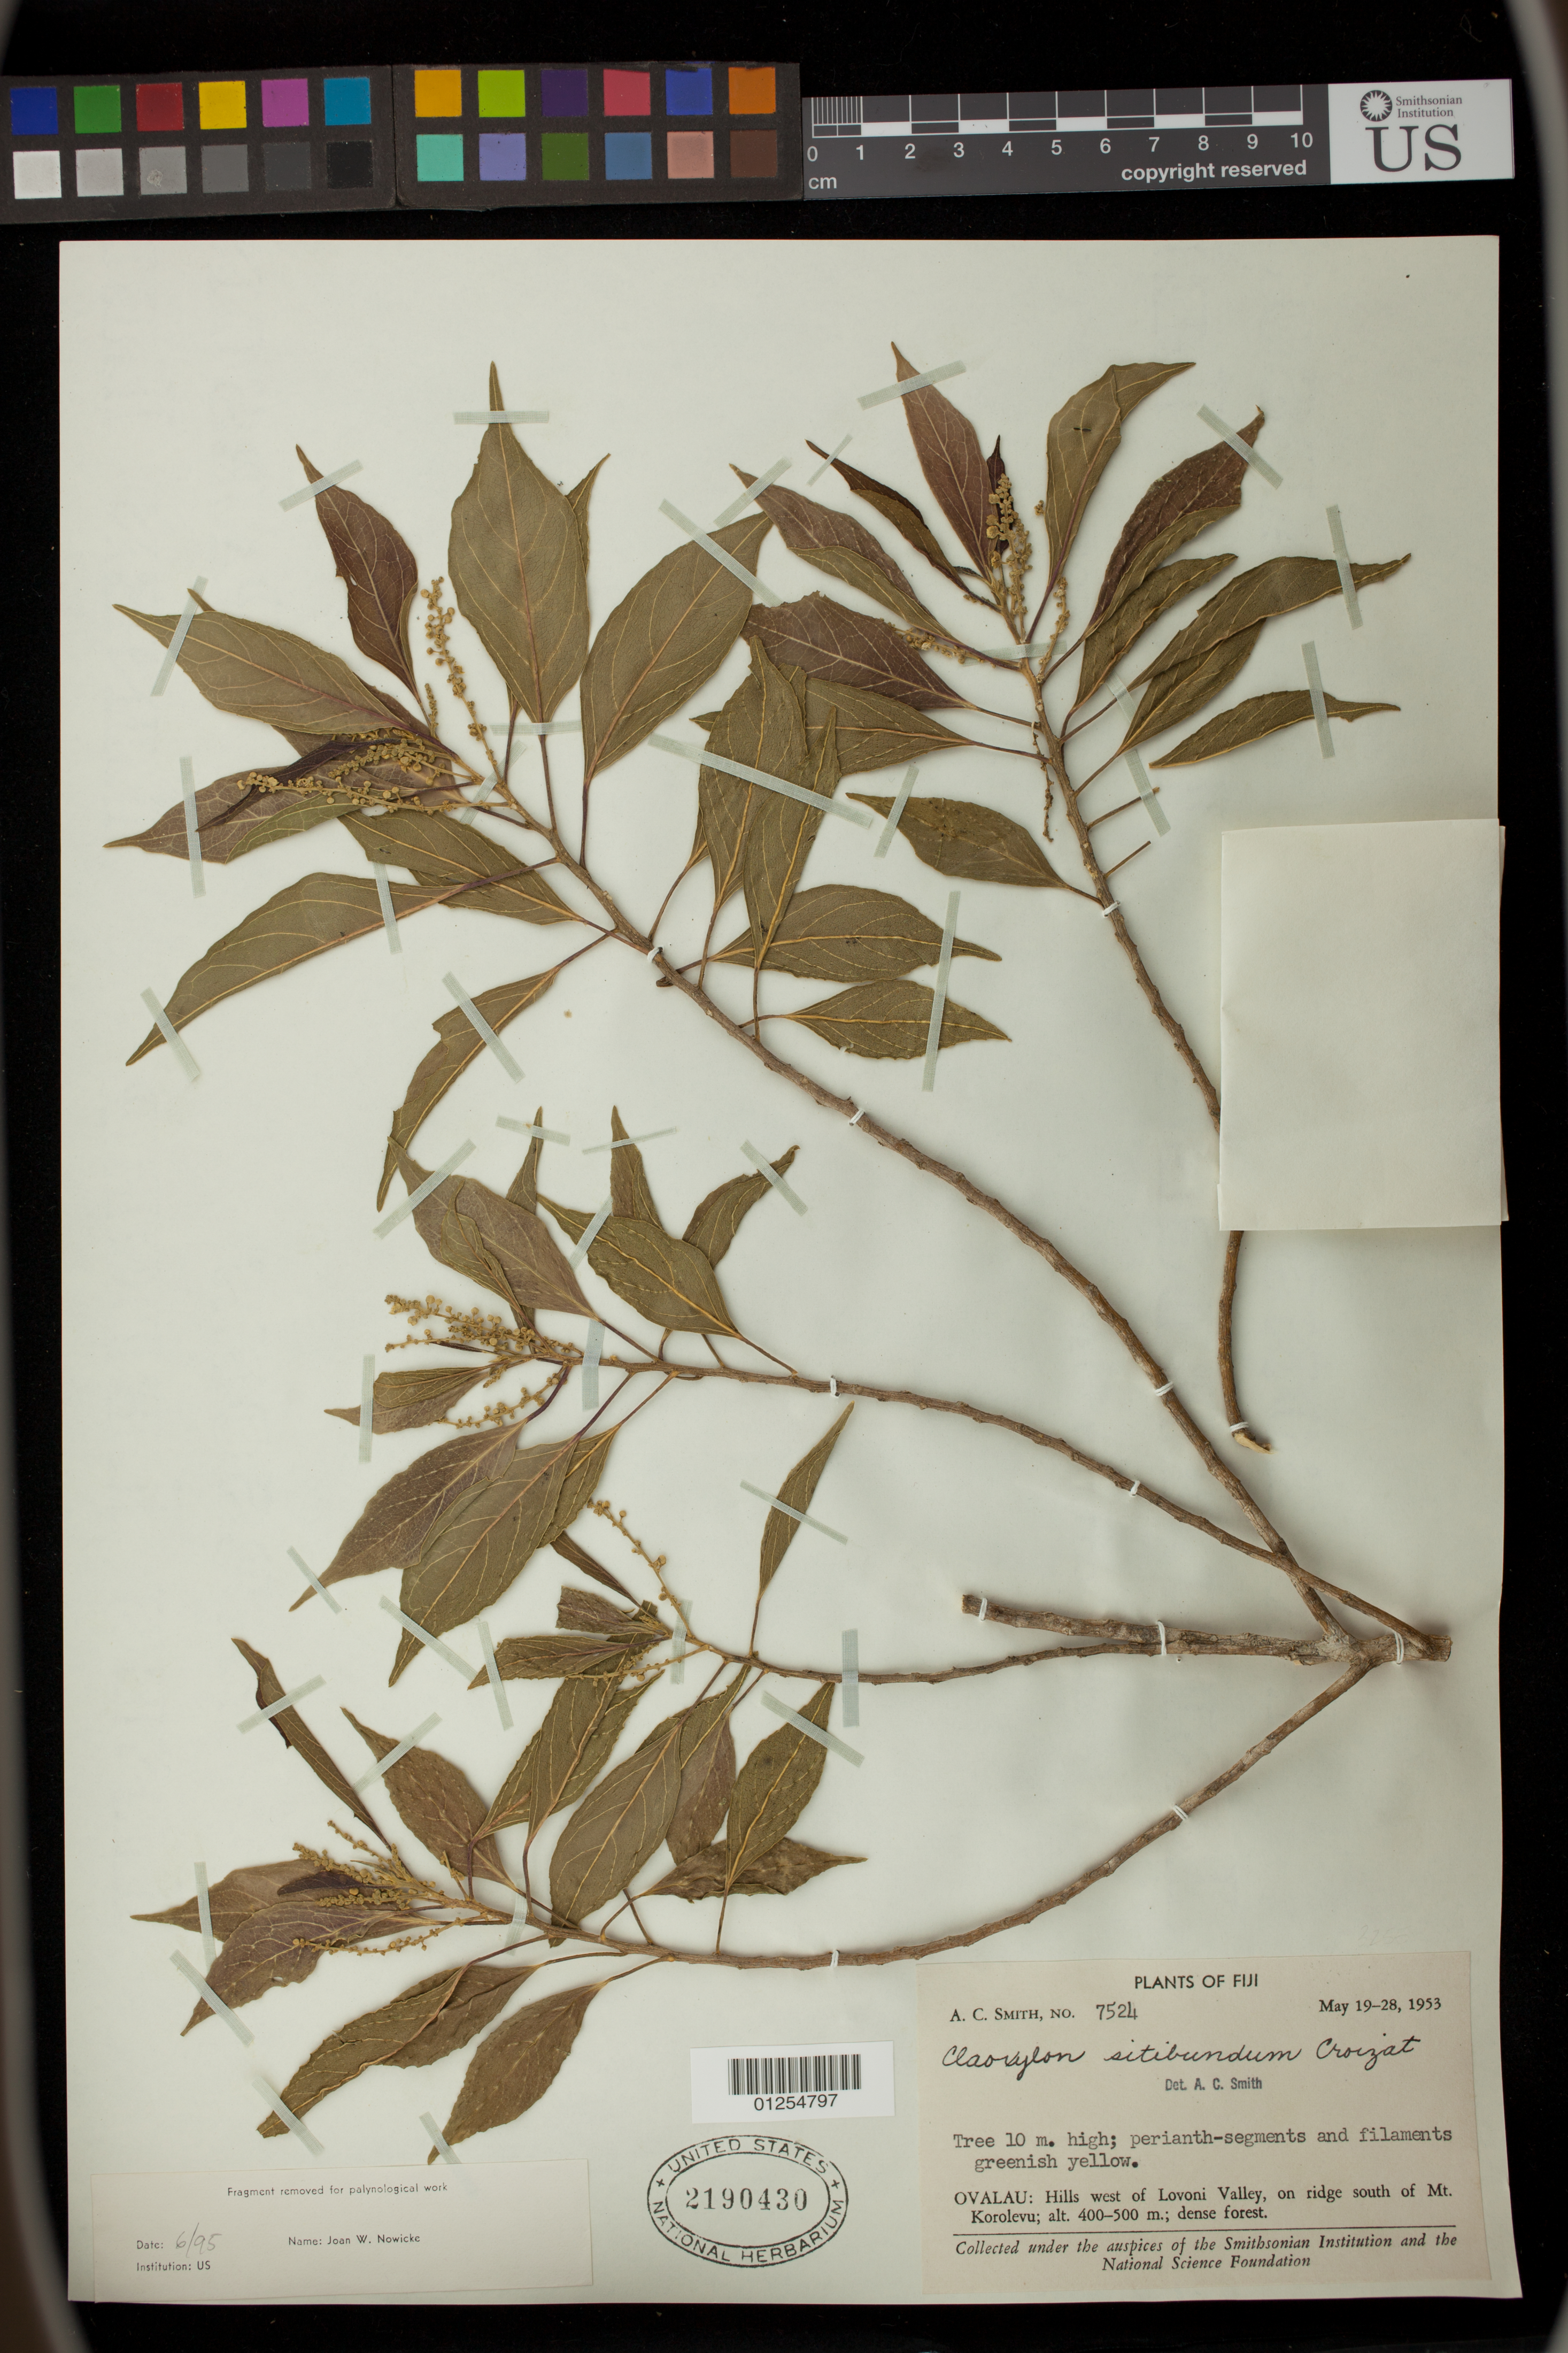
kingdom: Plantae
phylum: Tracheophyta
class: Magnoliopsida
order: Malpighiales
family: Euphorbiaceae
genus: Claoxylon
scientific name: Claoxylon sitibundum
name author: Croizat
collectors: A. C. Smith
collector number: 7524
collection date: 1953-05-19/1953-05-28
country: Fiji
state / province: Eastern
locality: Ovalau. Hills west of Lovoni Valley, on ridge south of Mt. Korolevu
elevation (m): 400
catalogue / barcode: US 2190430